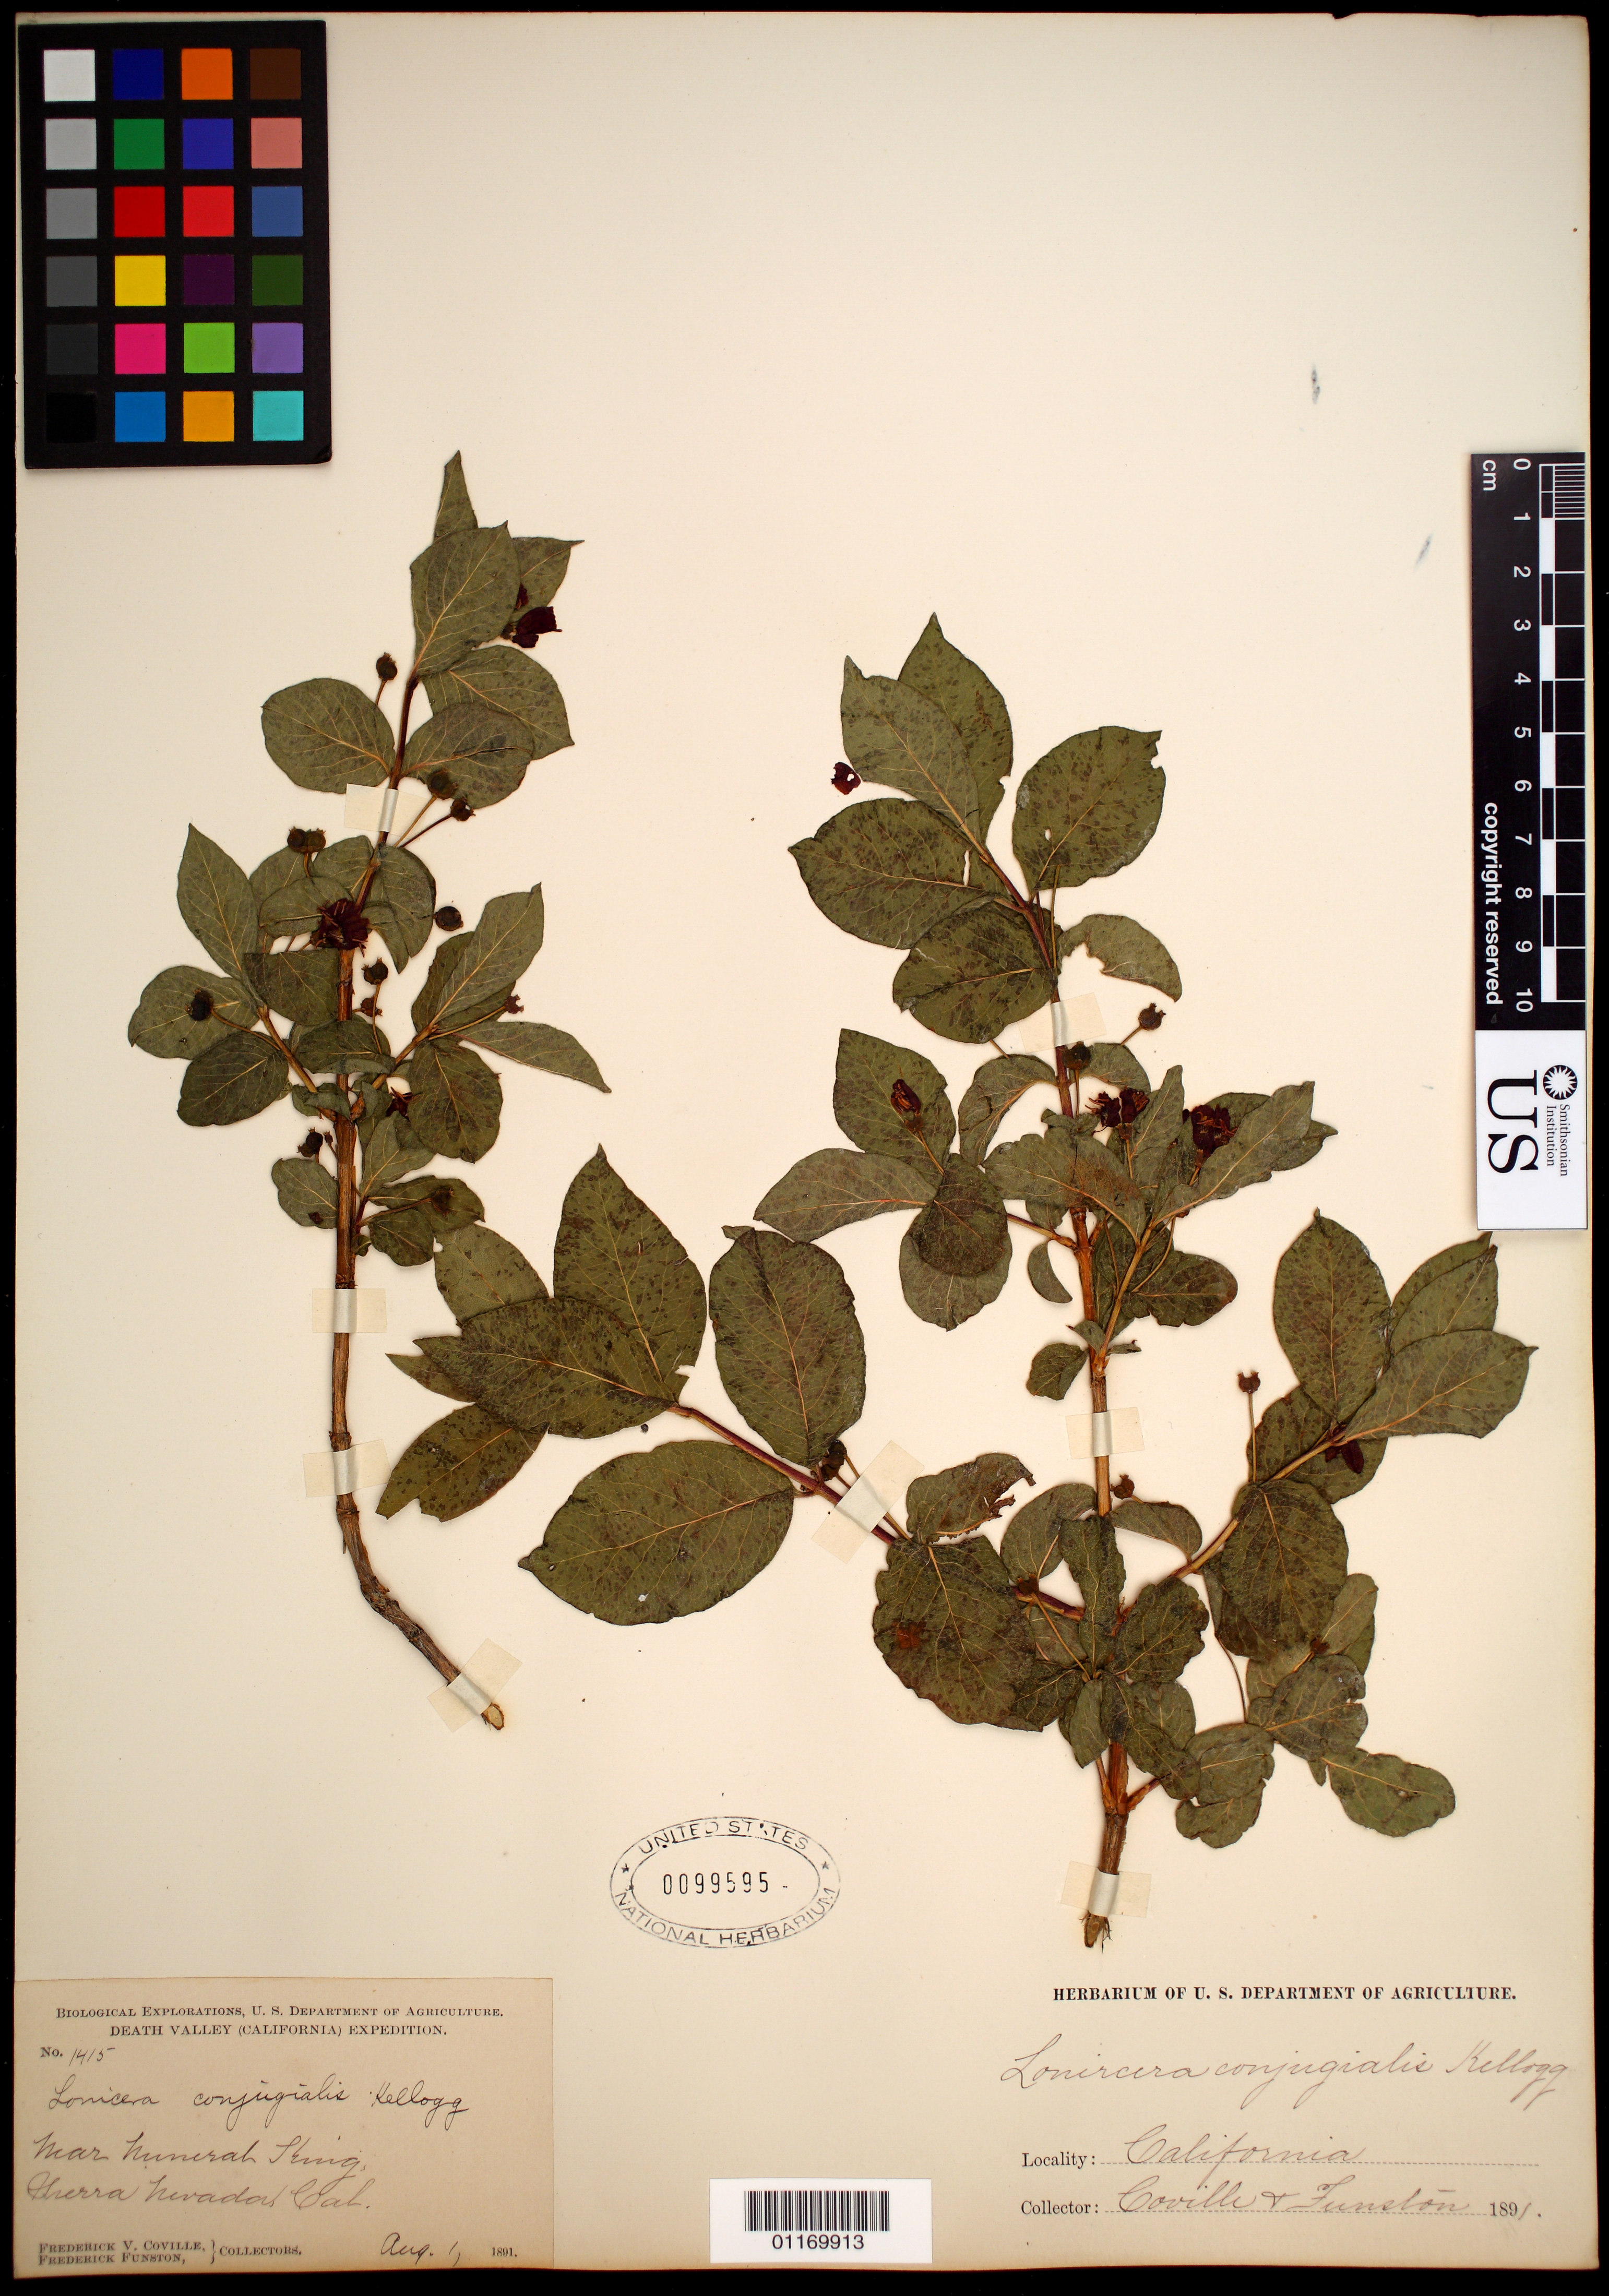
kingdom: Plantae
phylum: Tracheophyta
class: Magnoliopsida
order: Dipsacales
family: Caprifoliaceae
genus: Lonicera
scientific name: Lonicera conjugialis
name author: Kellogg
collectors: F. V. Coville & F. Funston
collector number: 1415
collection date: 1891-08-01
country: United States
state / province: California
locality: near Mineral King, Sierra Nevada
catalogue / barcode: US 99595